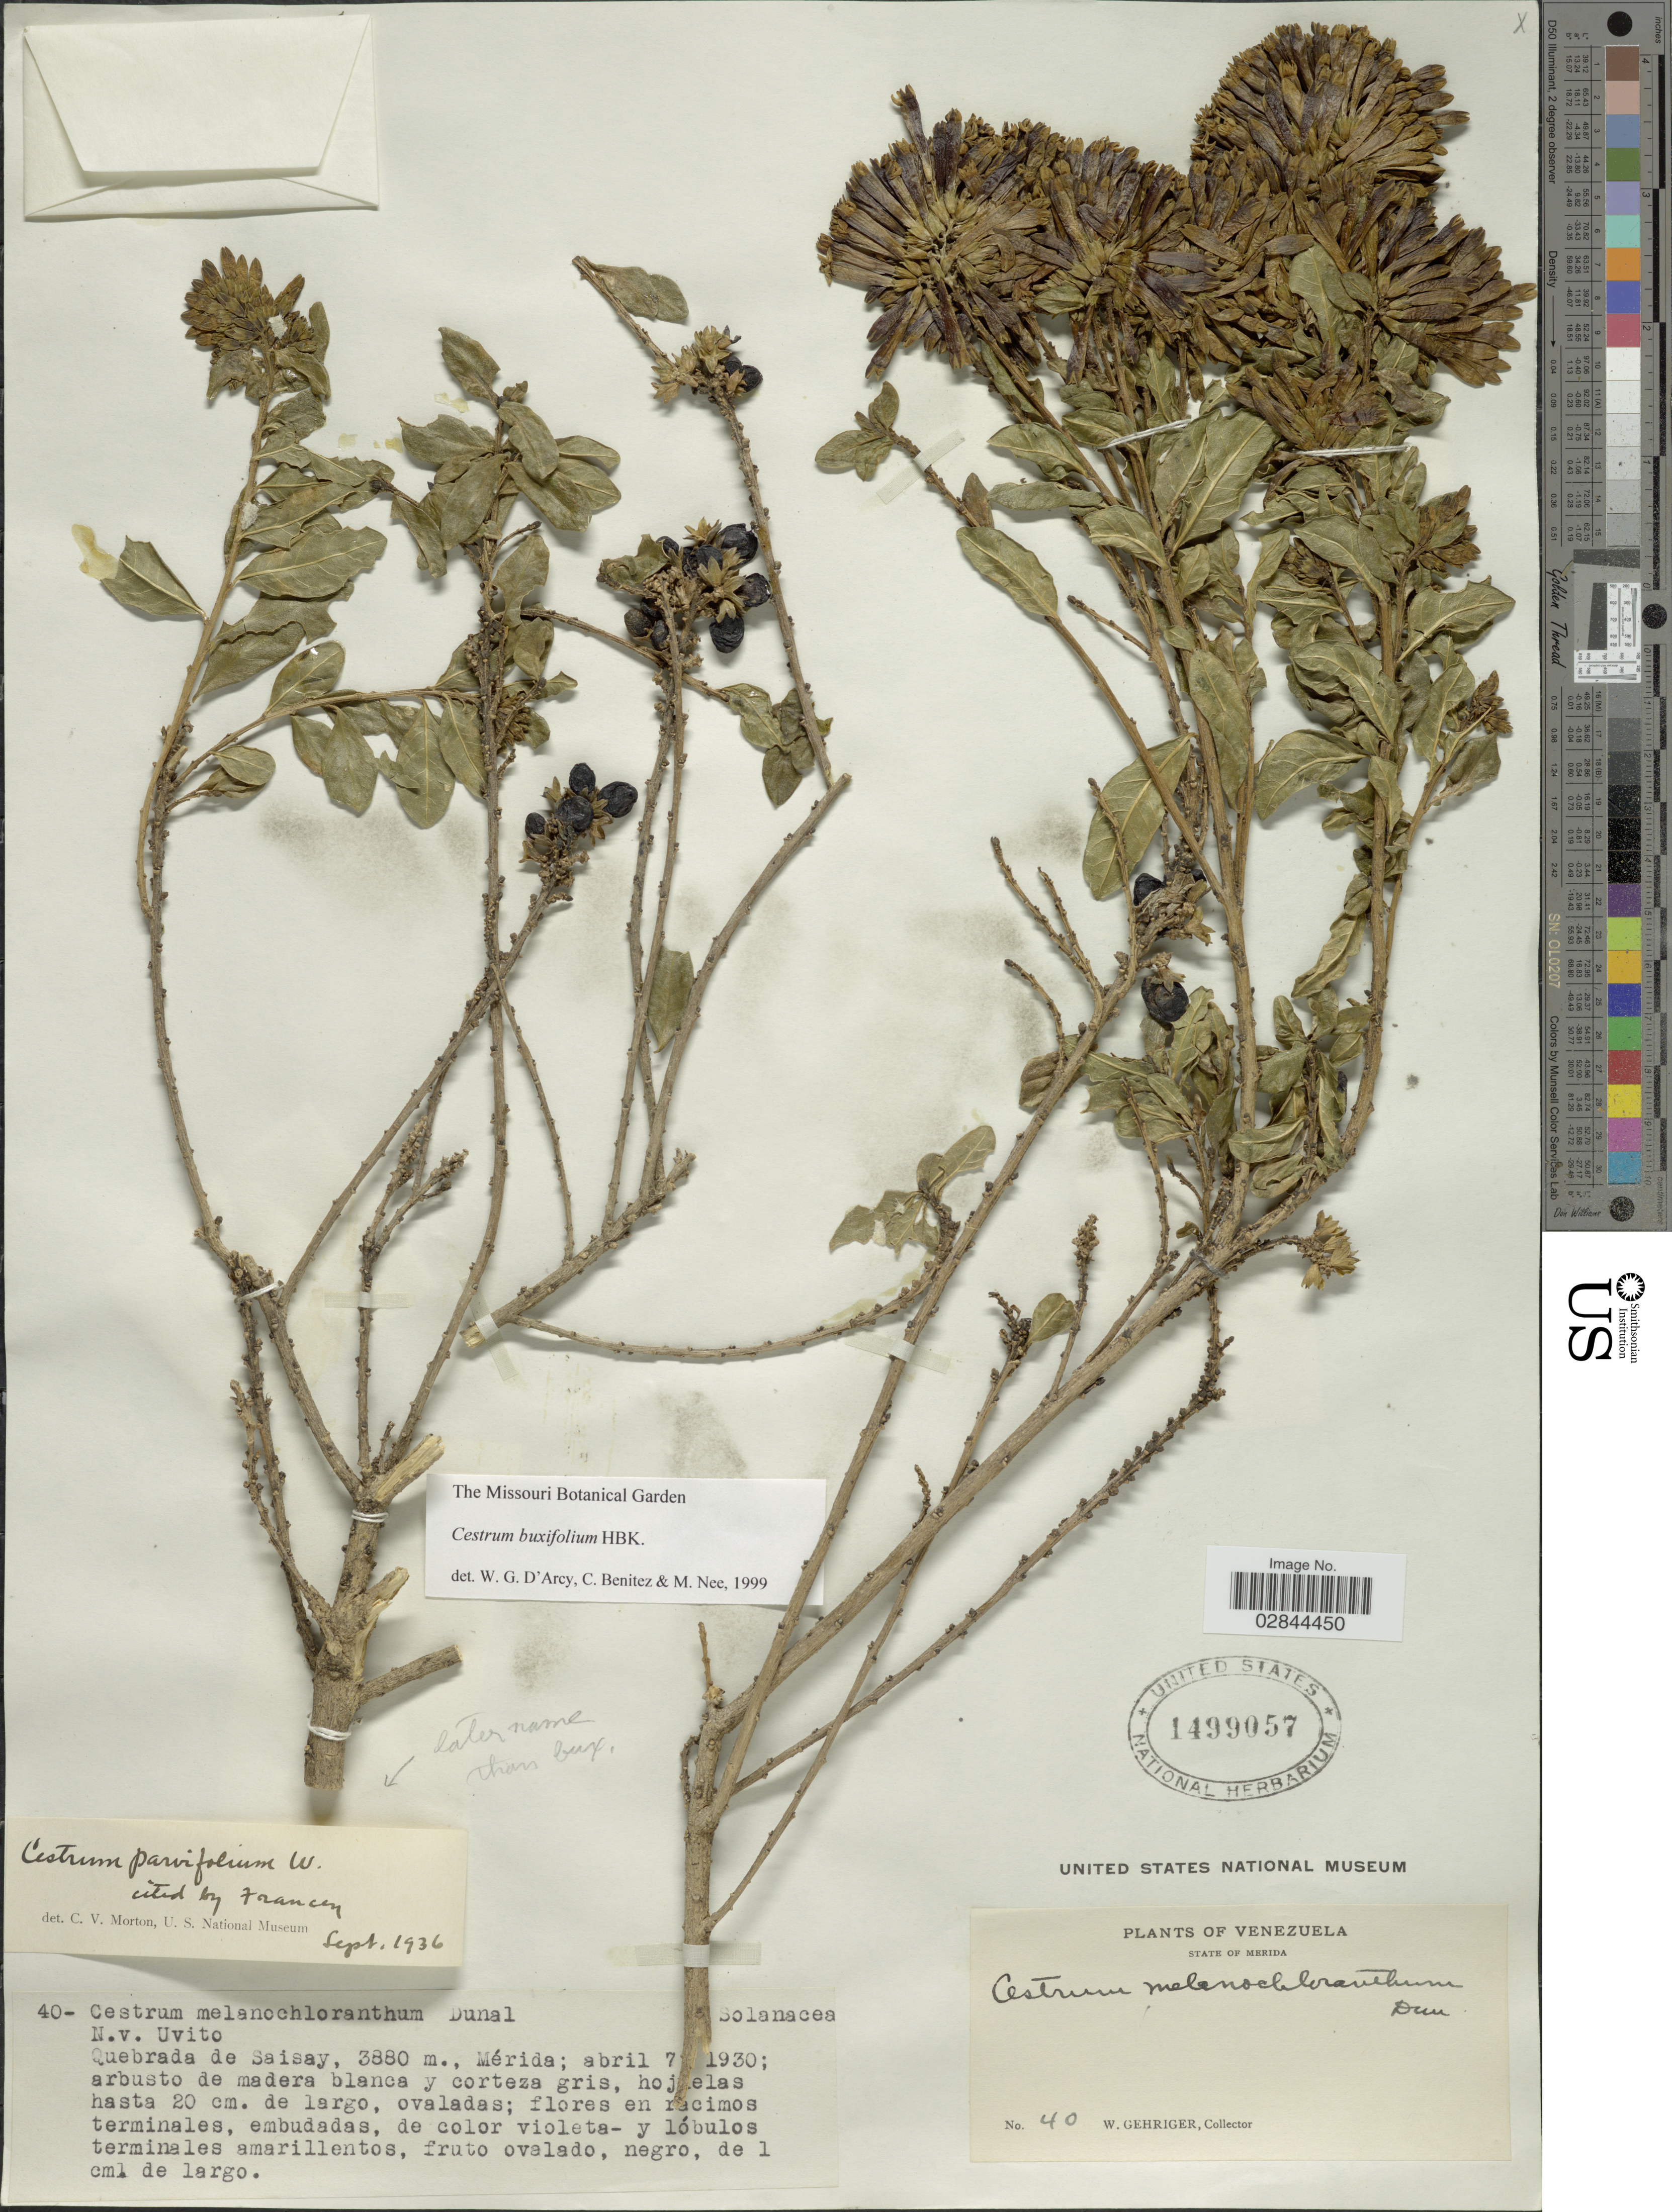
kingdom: Plantae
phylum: Tracheophyta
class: Magnoliopsida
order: Solanales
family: Solanaceae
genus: Cestrum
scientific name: Cestrum buxifolium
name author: Kunth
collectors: W. Gehriger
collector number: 40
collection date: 1930-04-07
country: Venezuela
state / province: Mérida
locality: Quebrada de Saisay.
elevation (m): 3880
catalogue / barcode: US 1499057